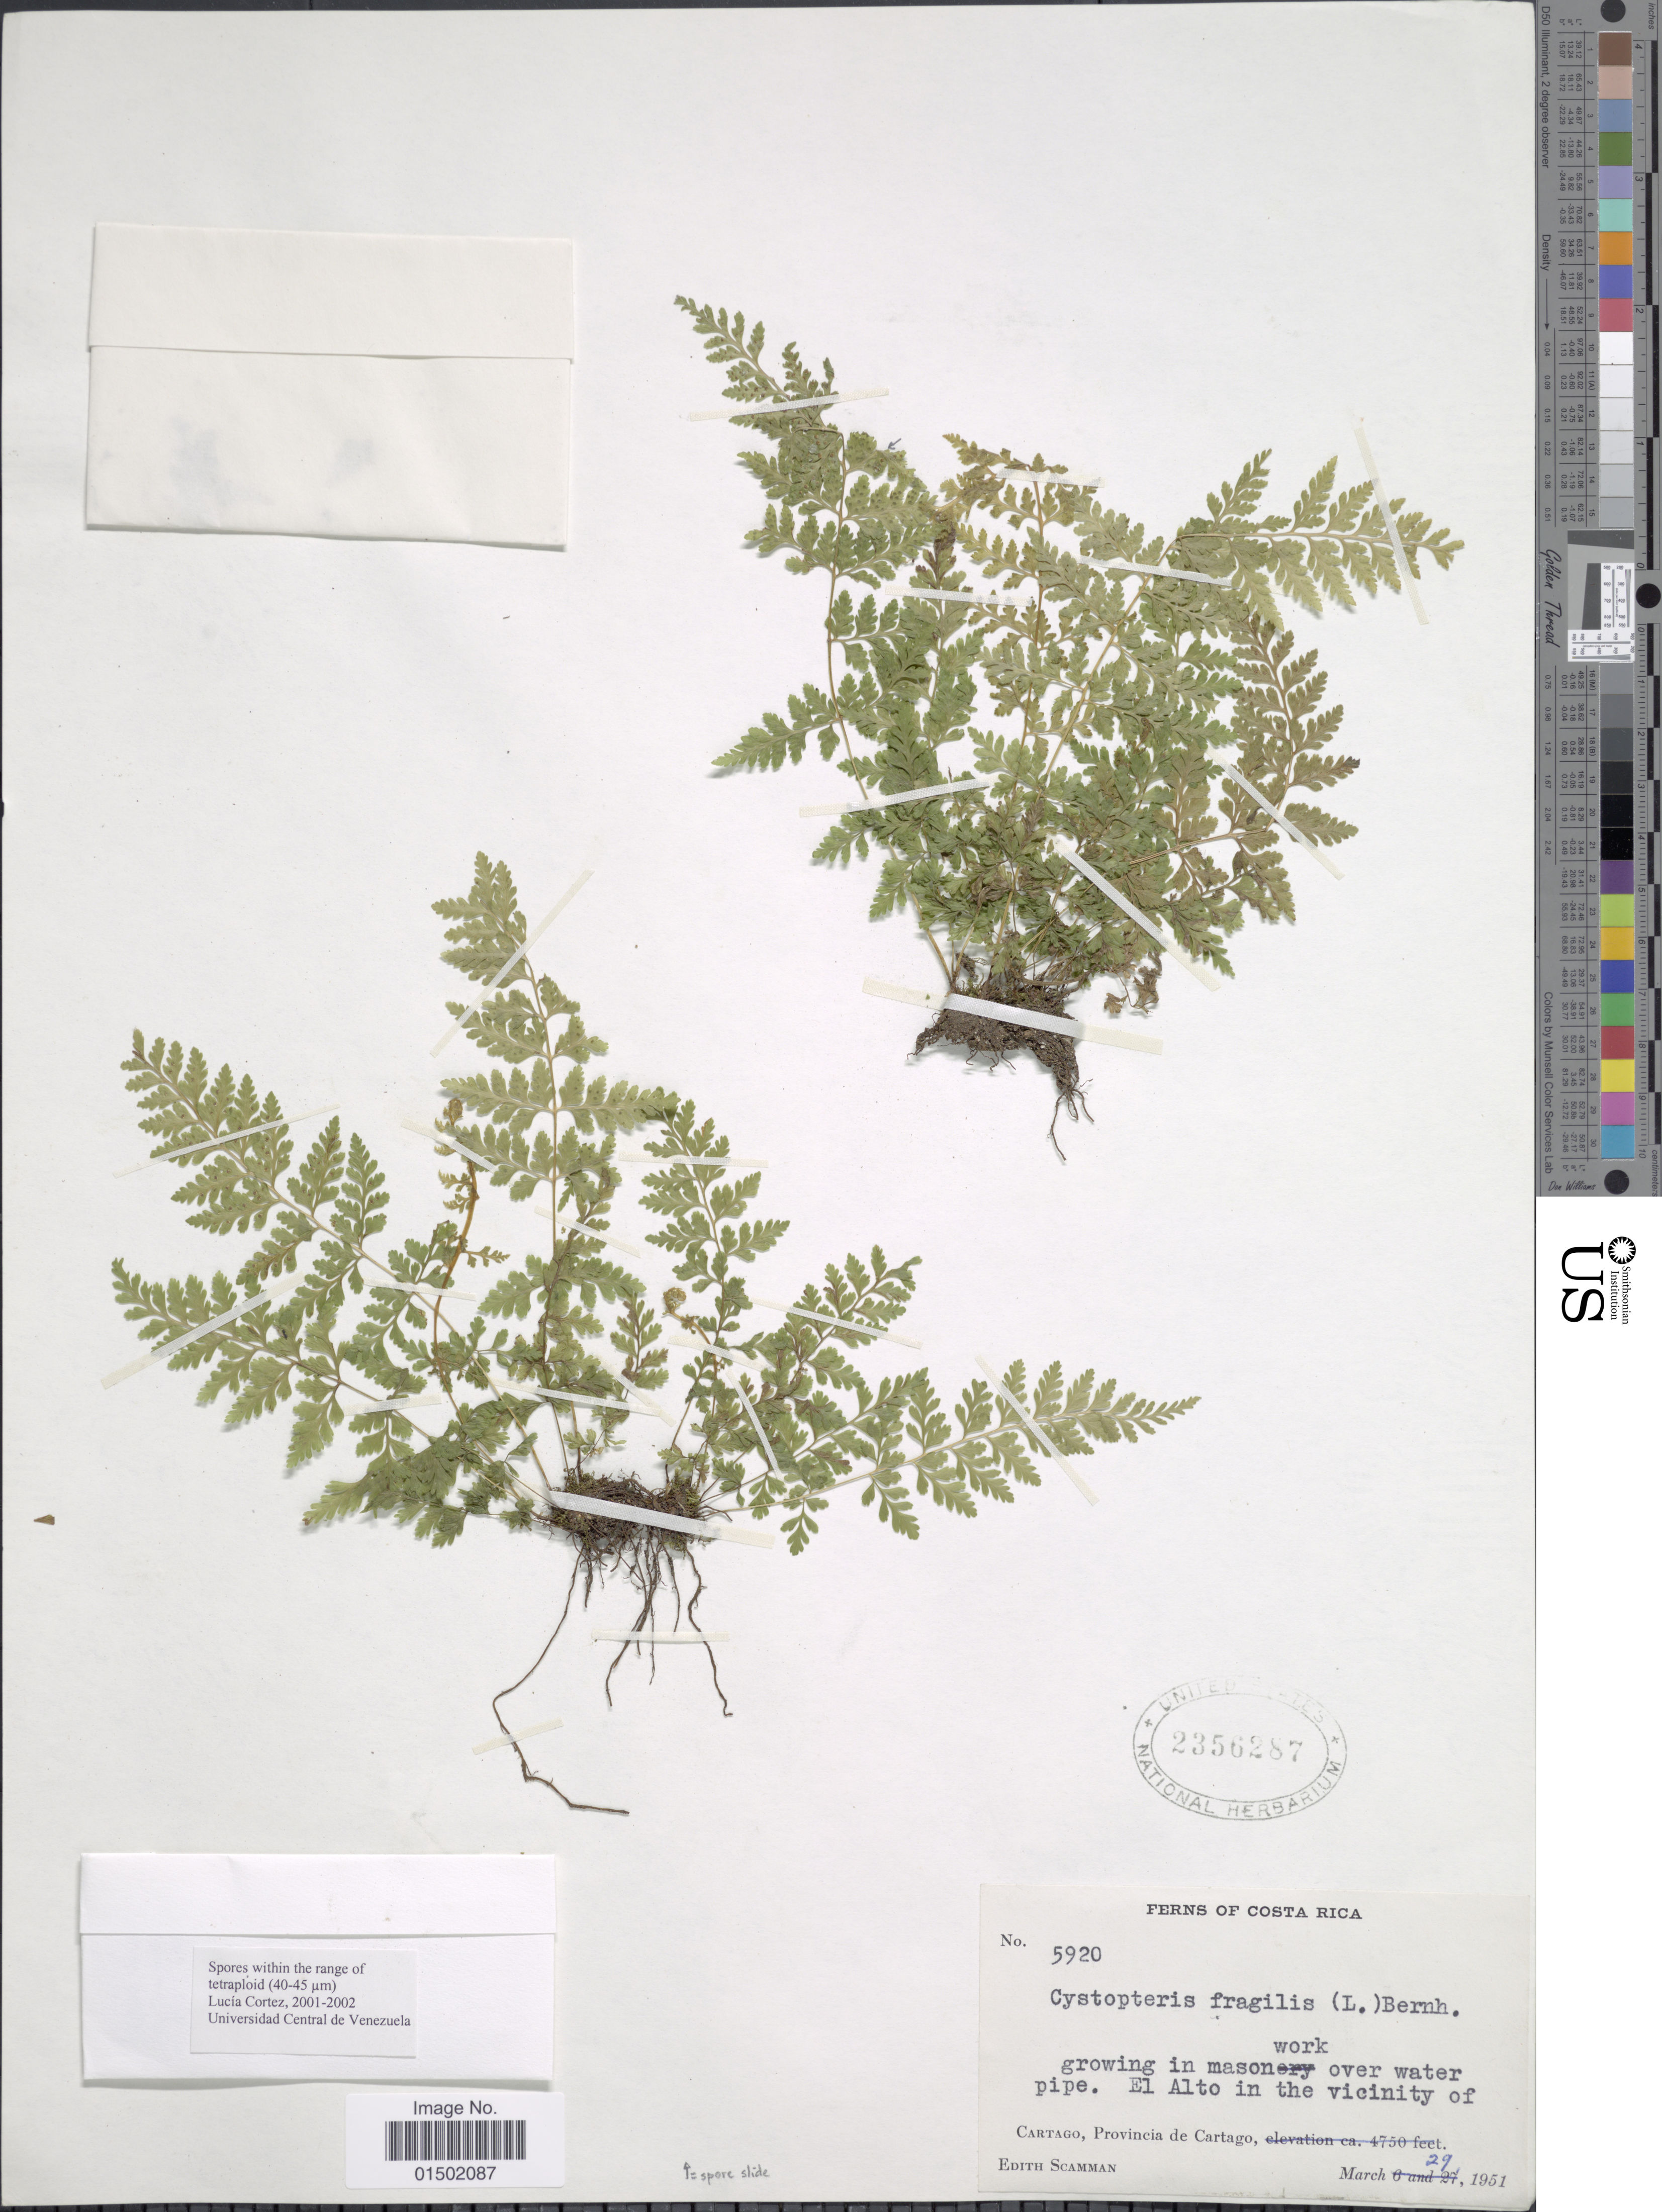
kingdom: Plantae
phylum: Tracheophyta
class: Polypodiopsida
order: Polypodiales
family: Cystopteridaceae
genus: Cystopteris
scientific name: Cystopteris fragilis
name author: (L.) Bernh.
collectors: E. Scamman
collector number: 2520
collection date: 1951-03-29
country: Costa Rica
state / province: Cartago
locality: El Alto in the vicinity of Cartago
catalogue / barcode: US 2356287